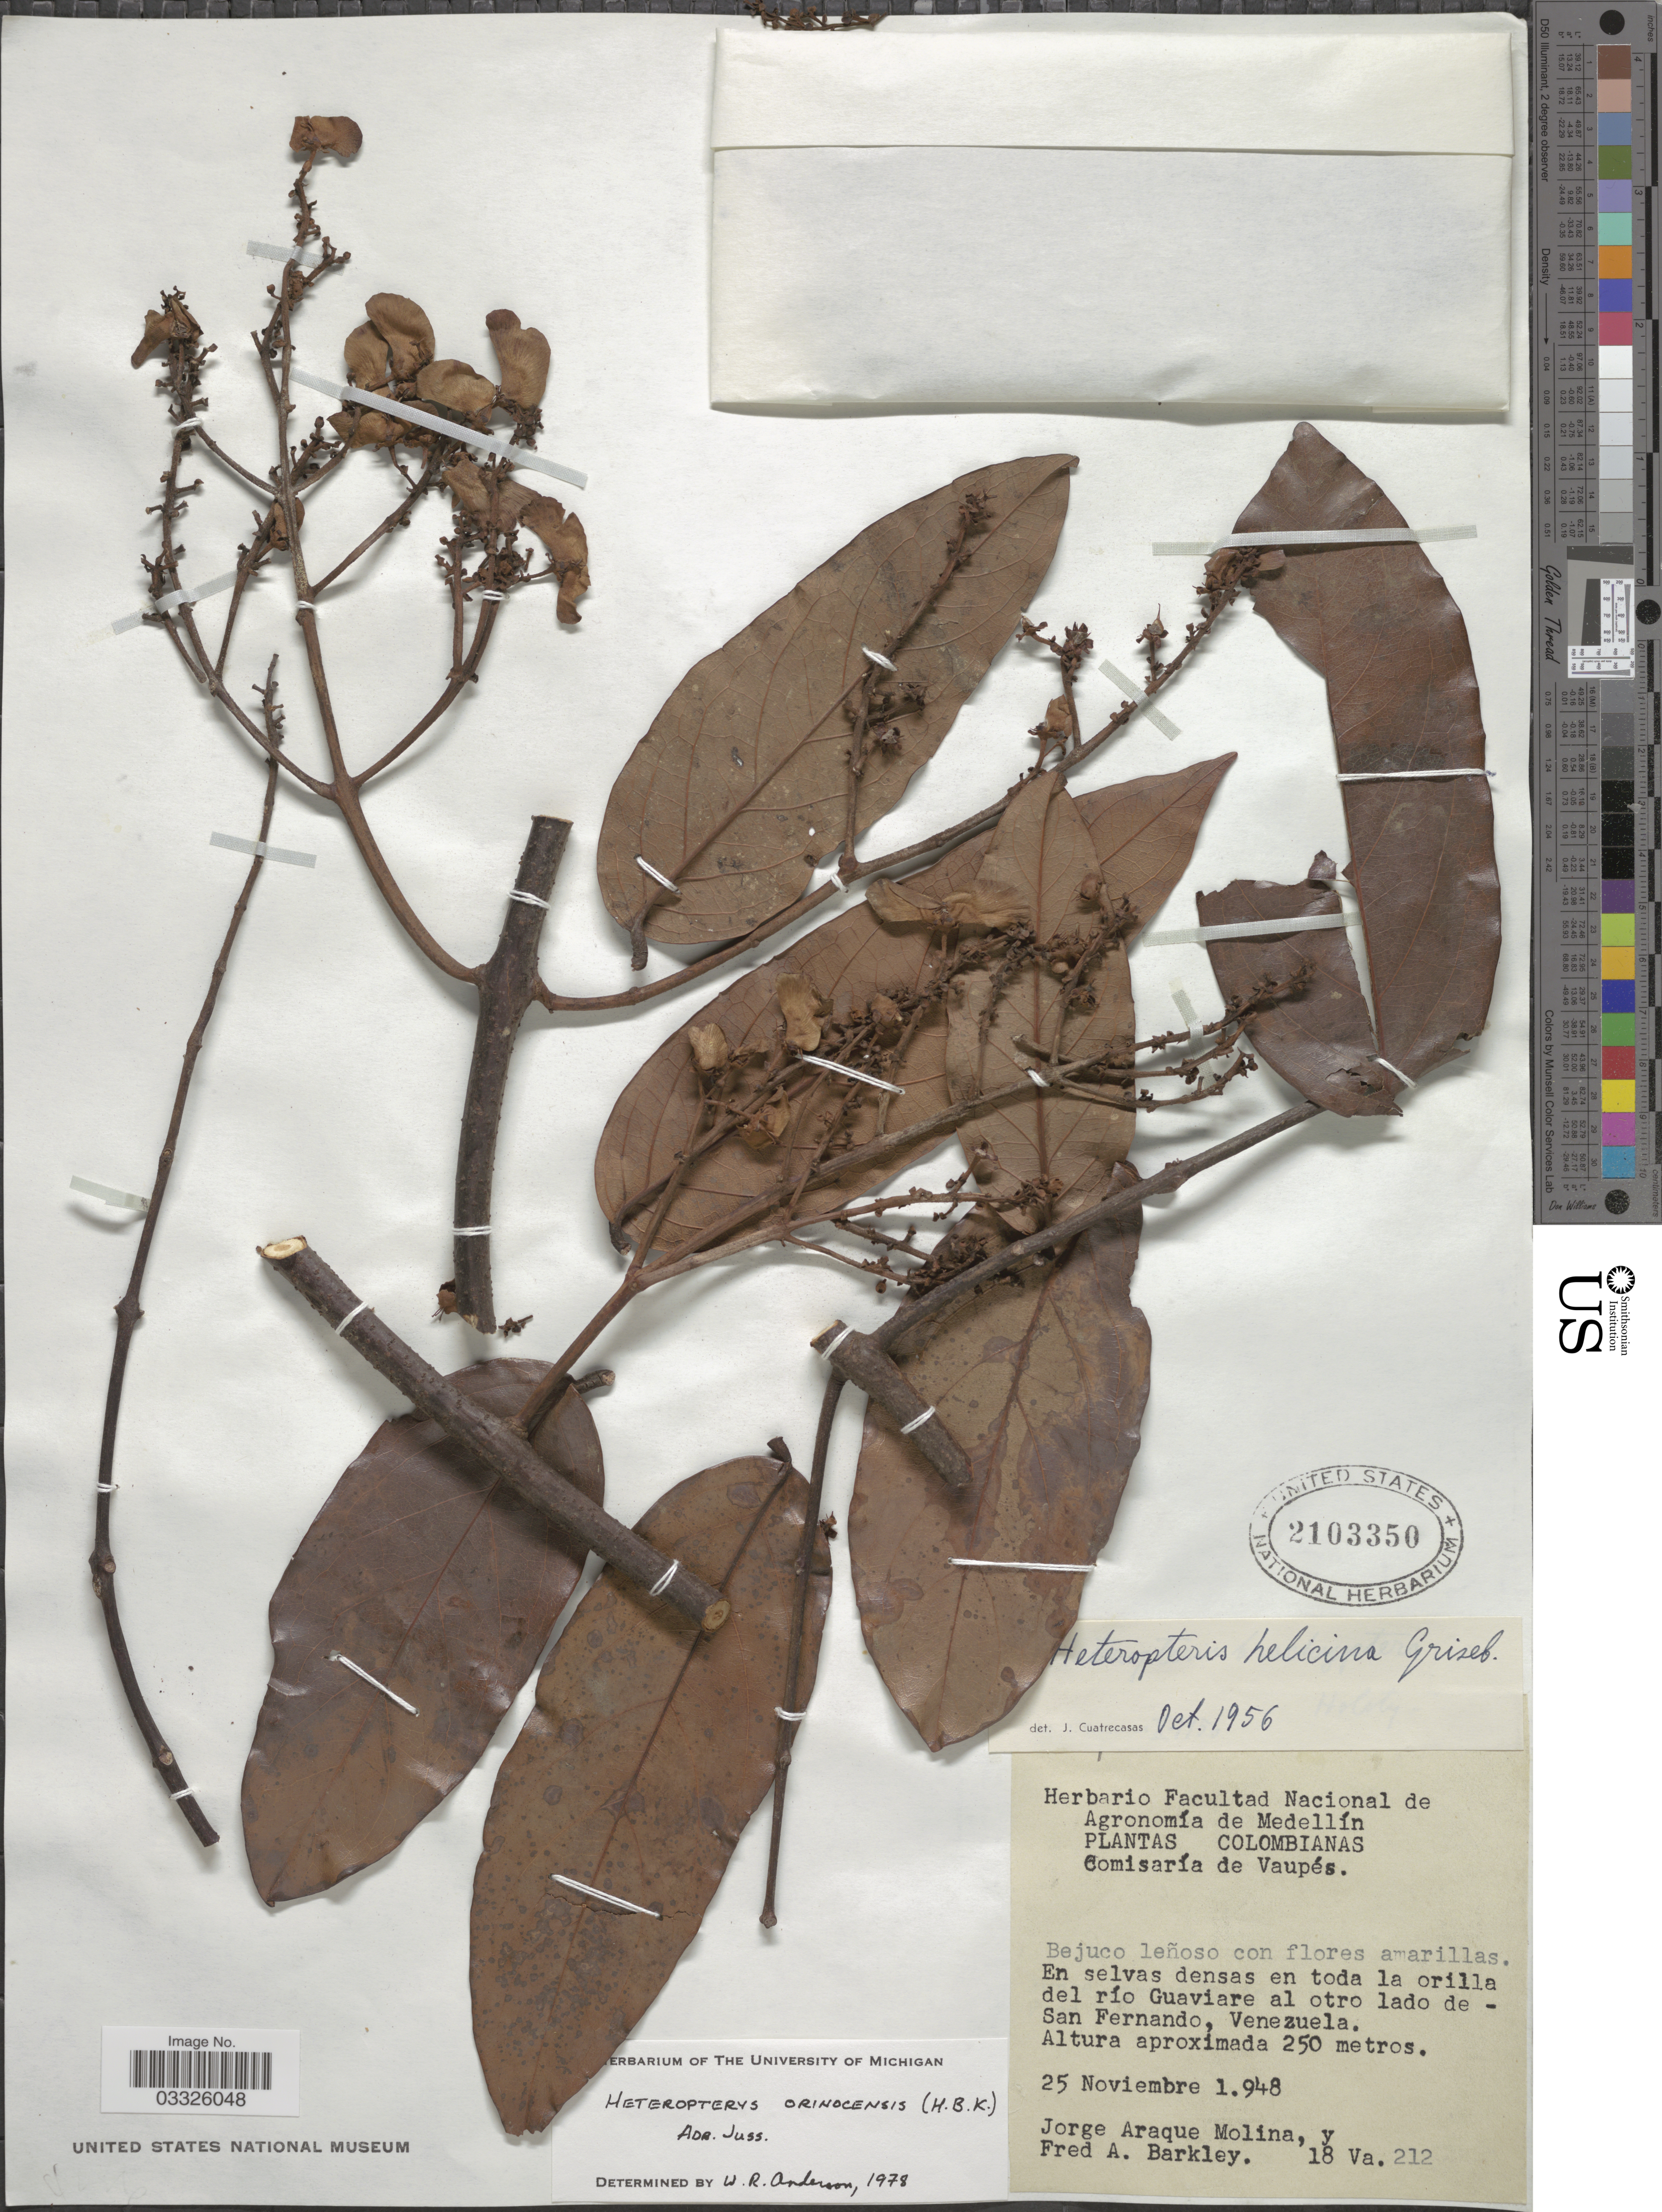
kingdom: Plantae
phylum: Tracheophyta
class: Magnoliopsida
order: Malpighiales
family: Malpighiaceae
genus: Heteropterys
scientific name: Heteropterys orinocensis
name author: (Kunth) A. Juss.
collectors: J. A. Molina & F. A. Barkley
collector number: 18 Va. 212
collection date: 1948-11-25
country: Colombia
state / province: Vaupés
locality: Comisaría de Vaupés. En selvas densas en toda la orilla del río Guaviare al otro lado de - San Fernando, Venezuela.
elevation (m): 250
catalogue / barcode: US 2103350